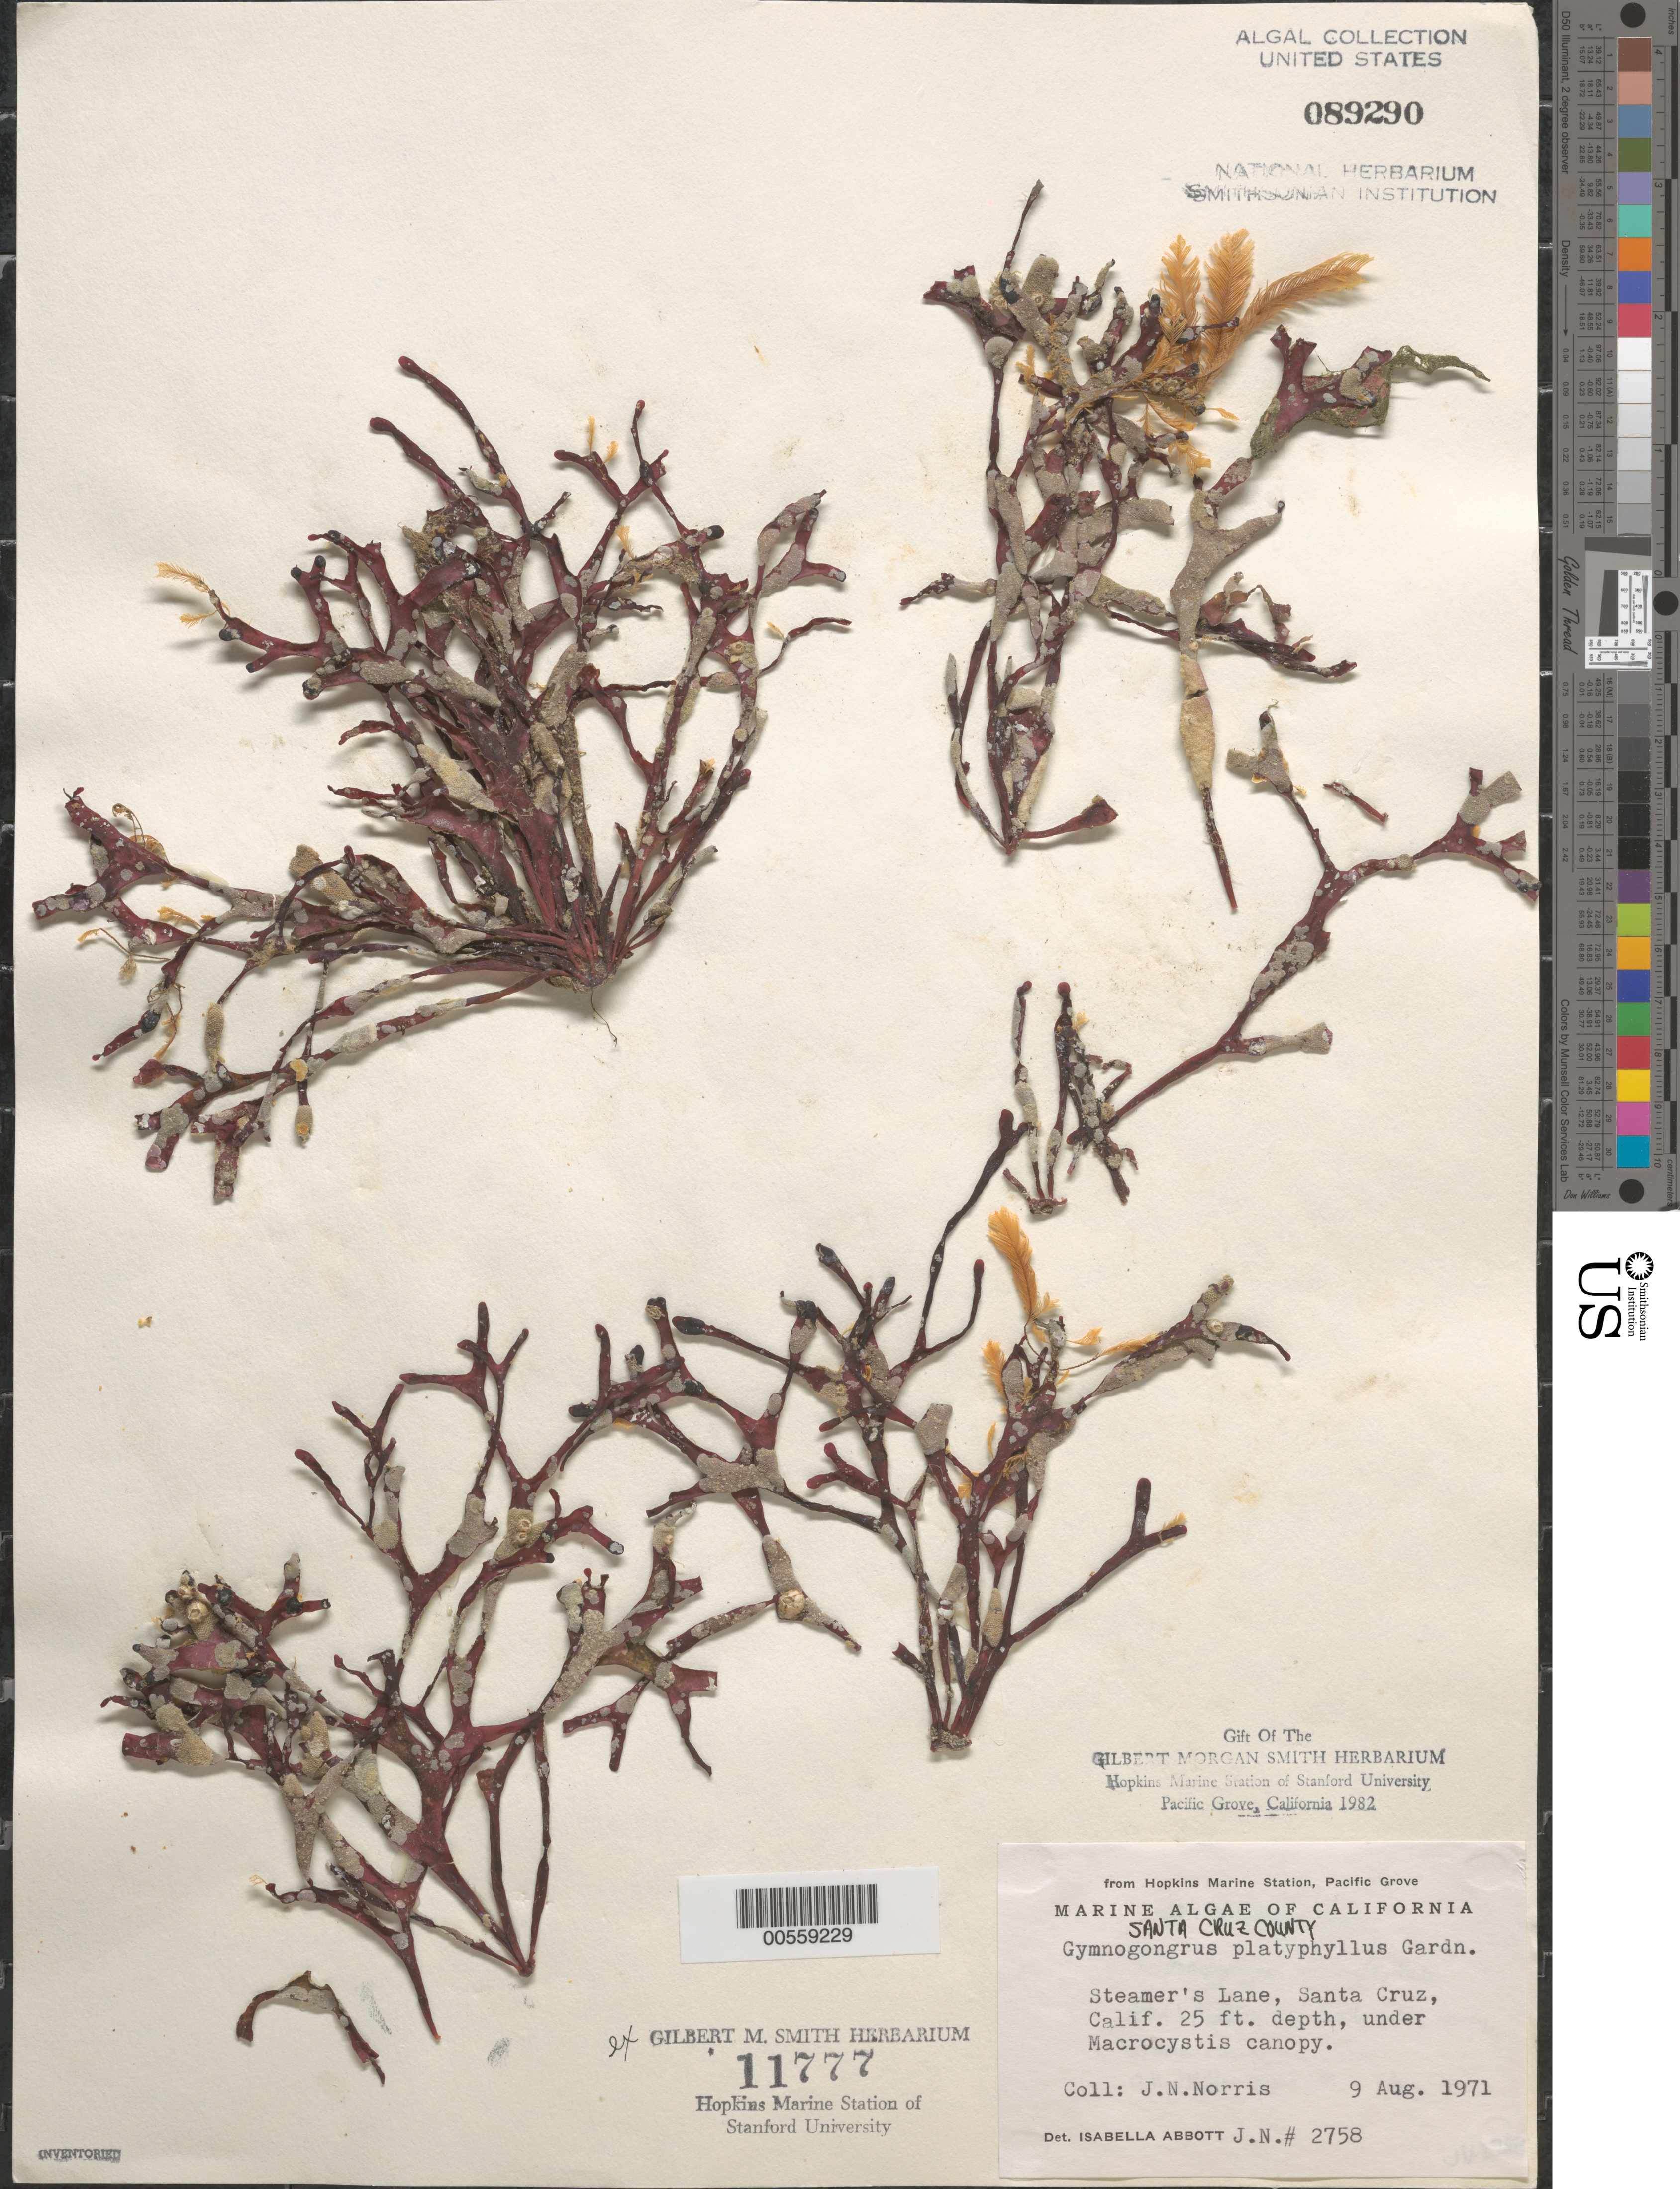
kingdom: Plantae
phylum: Rhodophyta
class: Florideophyceae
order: Gigartinales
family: Phyllophoraceae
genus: Gymnogongrus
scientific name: Gymnogongrus platyphyllus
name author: N.L. Gardner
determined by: Abbott, Isabella A.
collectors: J. N. Norris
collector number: JN-2758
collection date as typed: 09 Aug 1971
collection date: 1971-08-09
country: United States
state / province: California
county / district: Santa Cruz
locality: Steamer's Lane, Santa Cruz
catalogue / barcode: US 89290